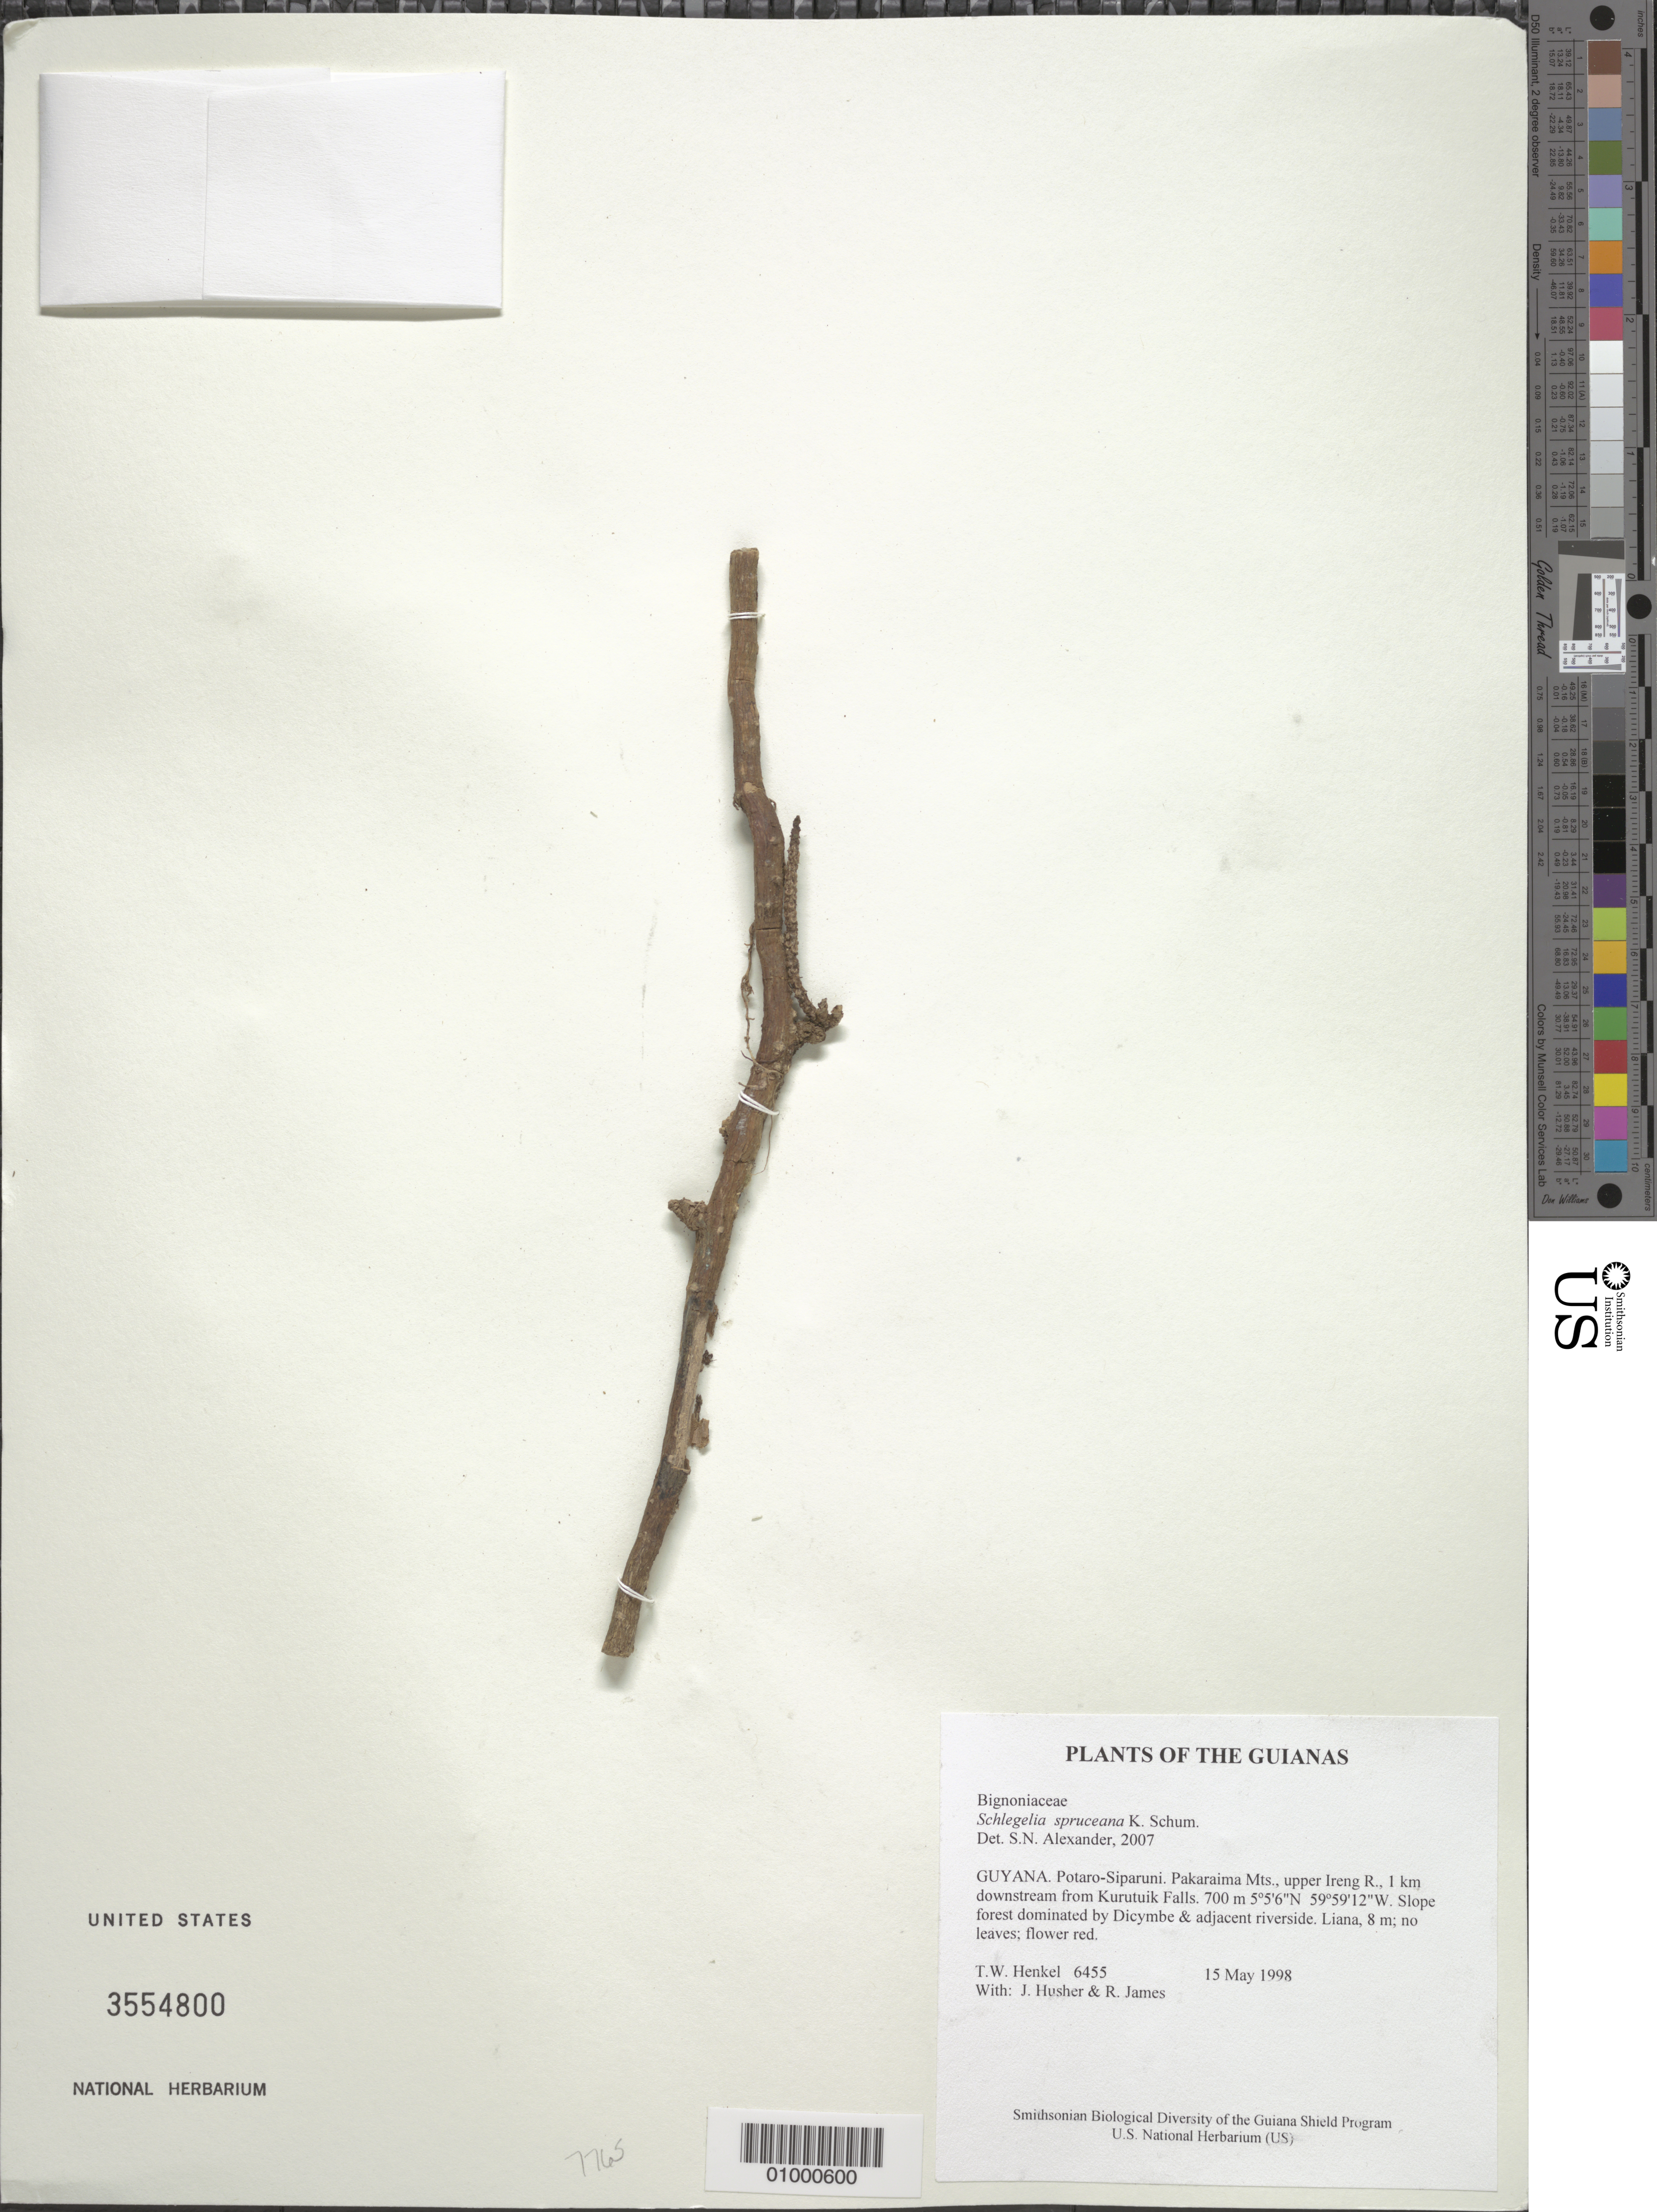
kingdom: Plantae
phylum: Tracheophyta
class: Magnoliopsida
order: Lamiales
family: Schlegeliaceae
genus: Schlegelia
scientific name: Schlegelia spruceana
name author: Bureau & K. Schum.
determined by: Alexander, S. N.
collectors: T. Henkel, J. Husher & R. James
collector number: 6455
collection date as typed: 15 May 1998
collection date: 1998-05-15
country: Guyana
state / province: Potaro-Siparuni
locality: Pakaraima Mts., upper Ireng R., 1 km downstream from Kurutuik Falls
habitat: Slope forest dominated by Dicymbe & adjacent riverside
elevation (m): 700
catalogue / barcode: US 3554800